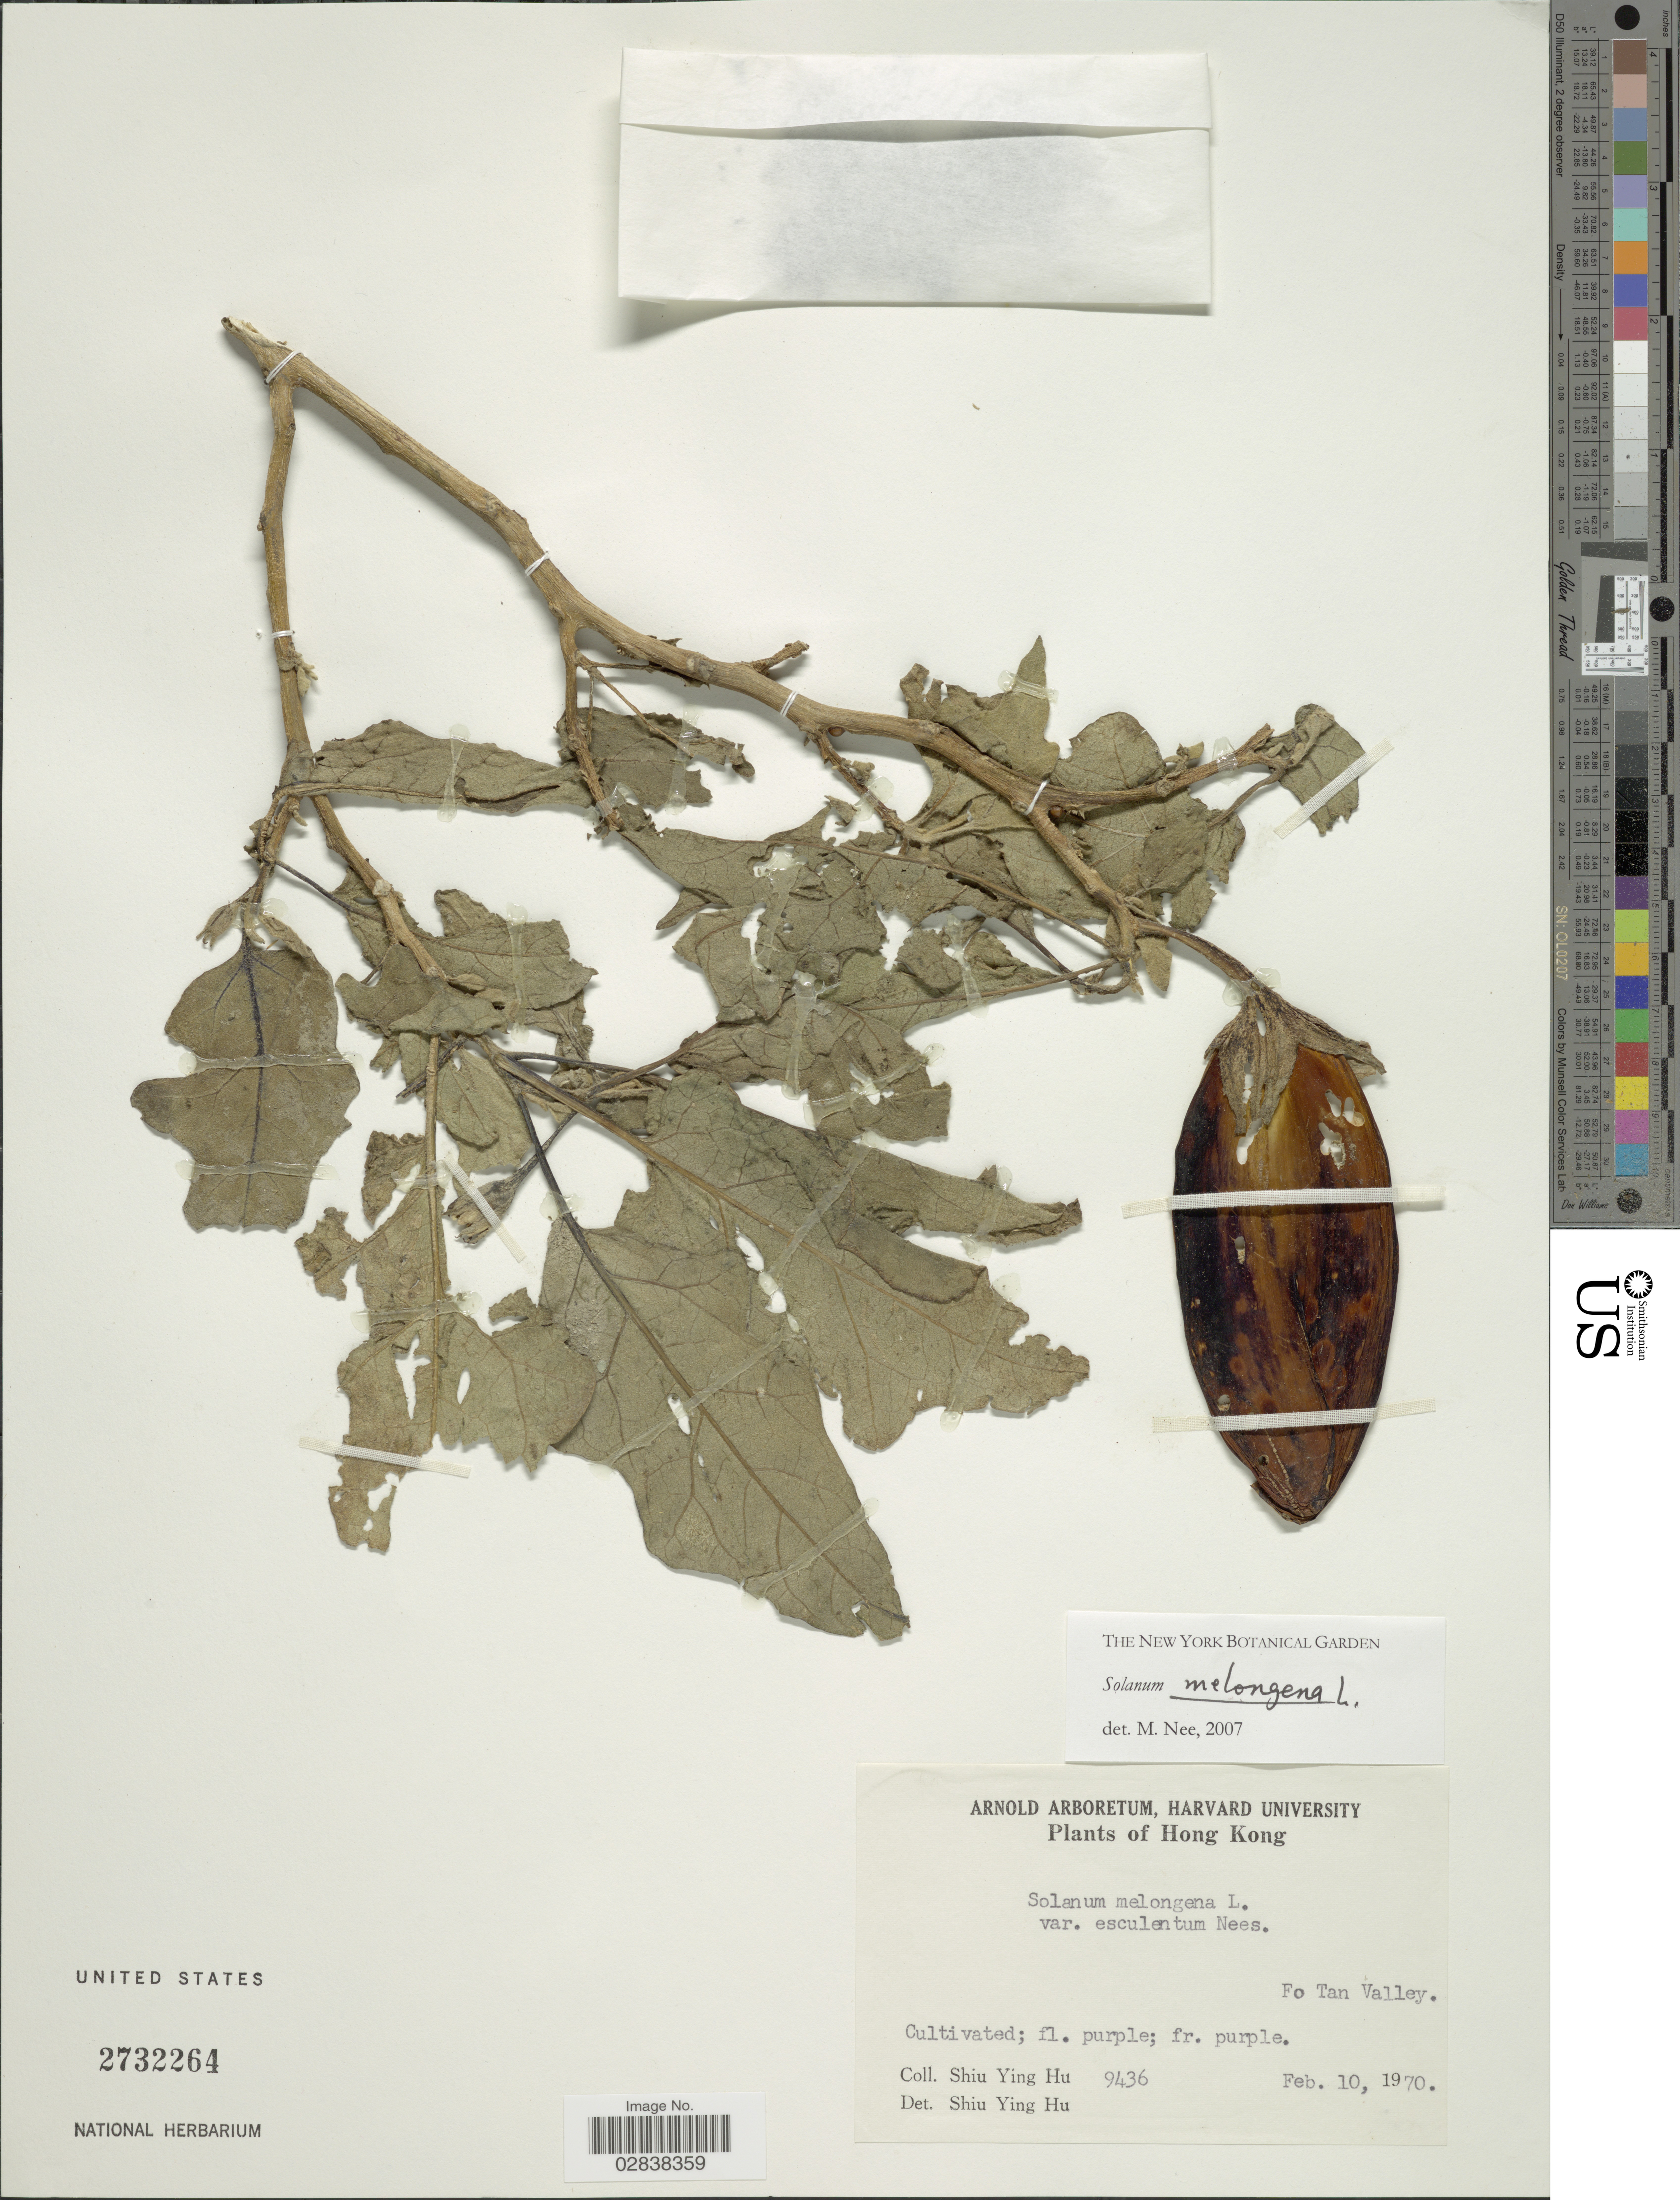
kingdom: Plantae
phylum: Tracheophyta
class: Magnoliopsida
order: Solanales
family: Solanaceae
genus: Solanum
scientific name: Solanum melongena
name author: L.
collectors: S. Y. Hu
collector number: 9436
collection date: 1970-02-10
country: China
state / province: Hong Kong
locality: Fo Tan Valley.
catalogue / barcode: US 2732264